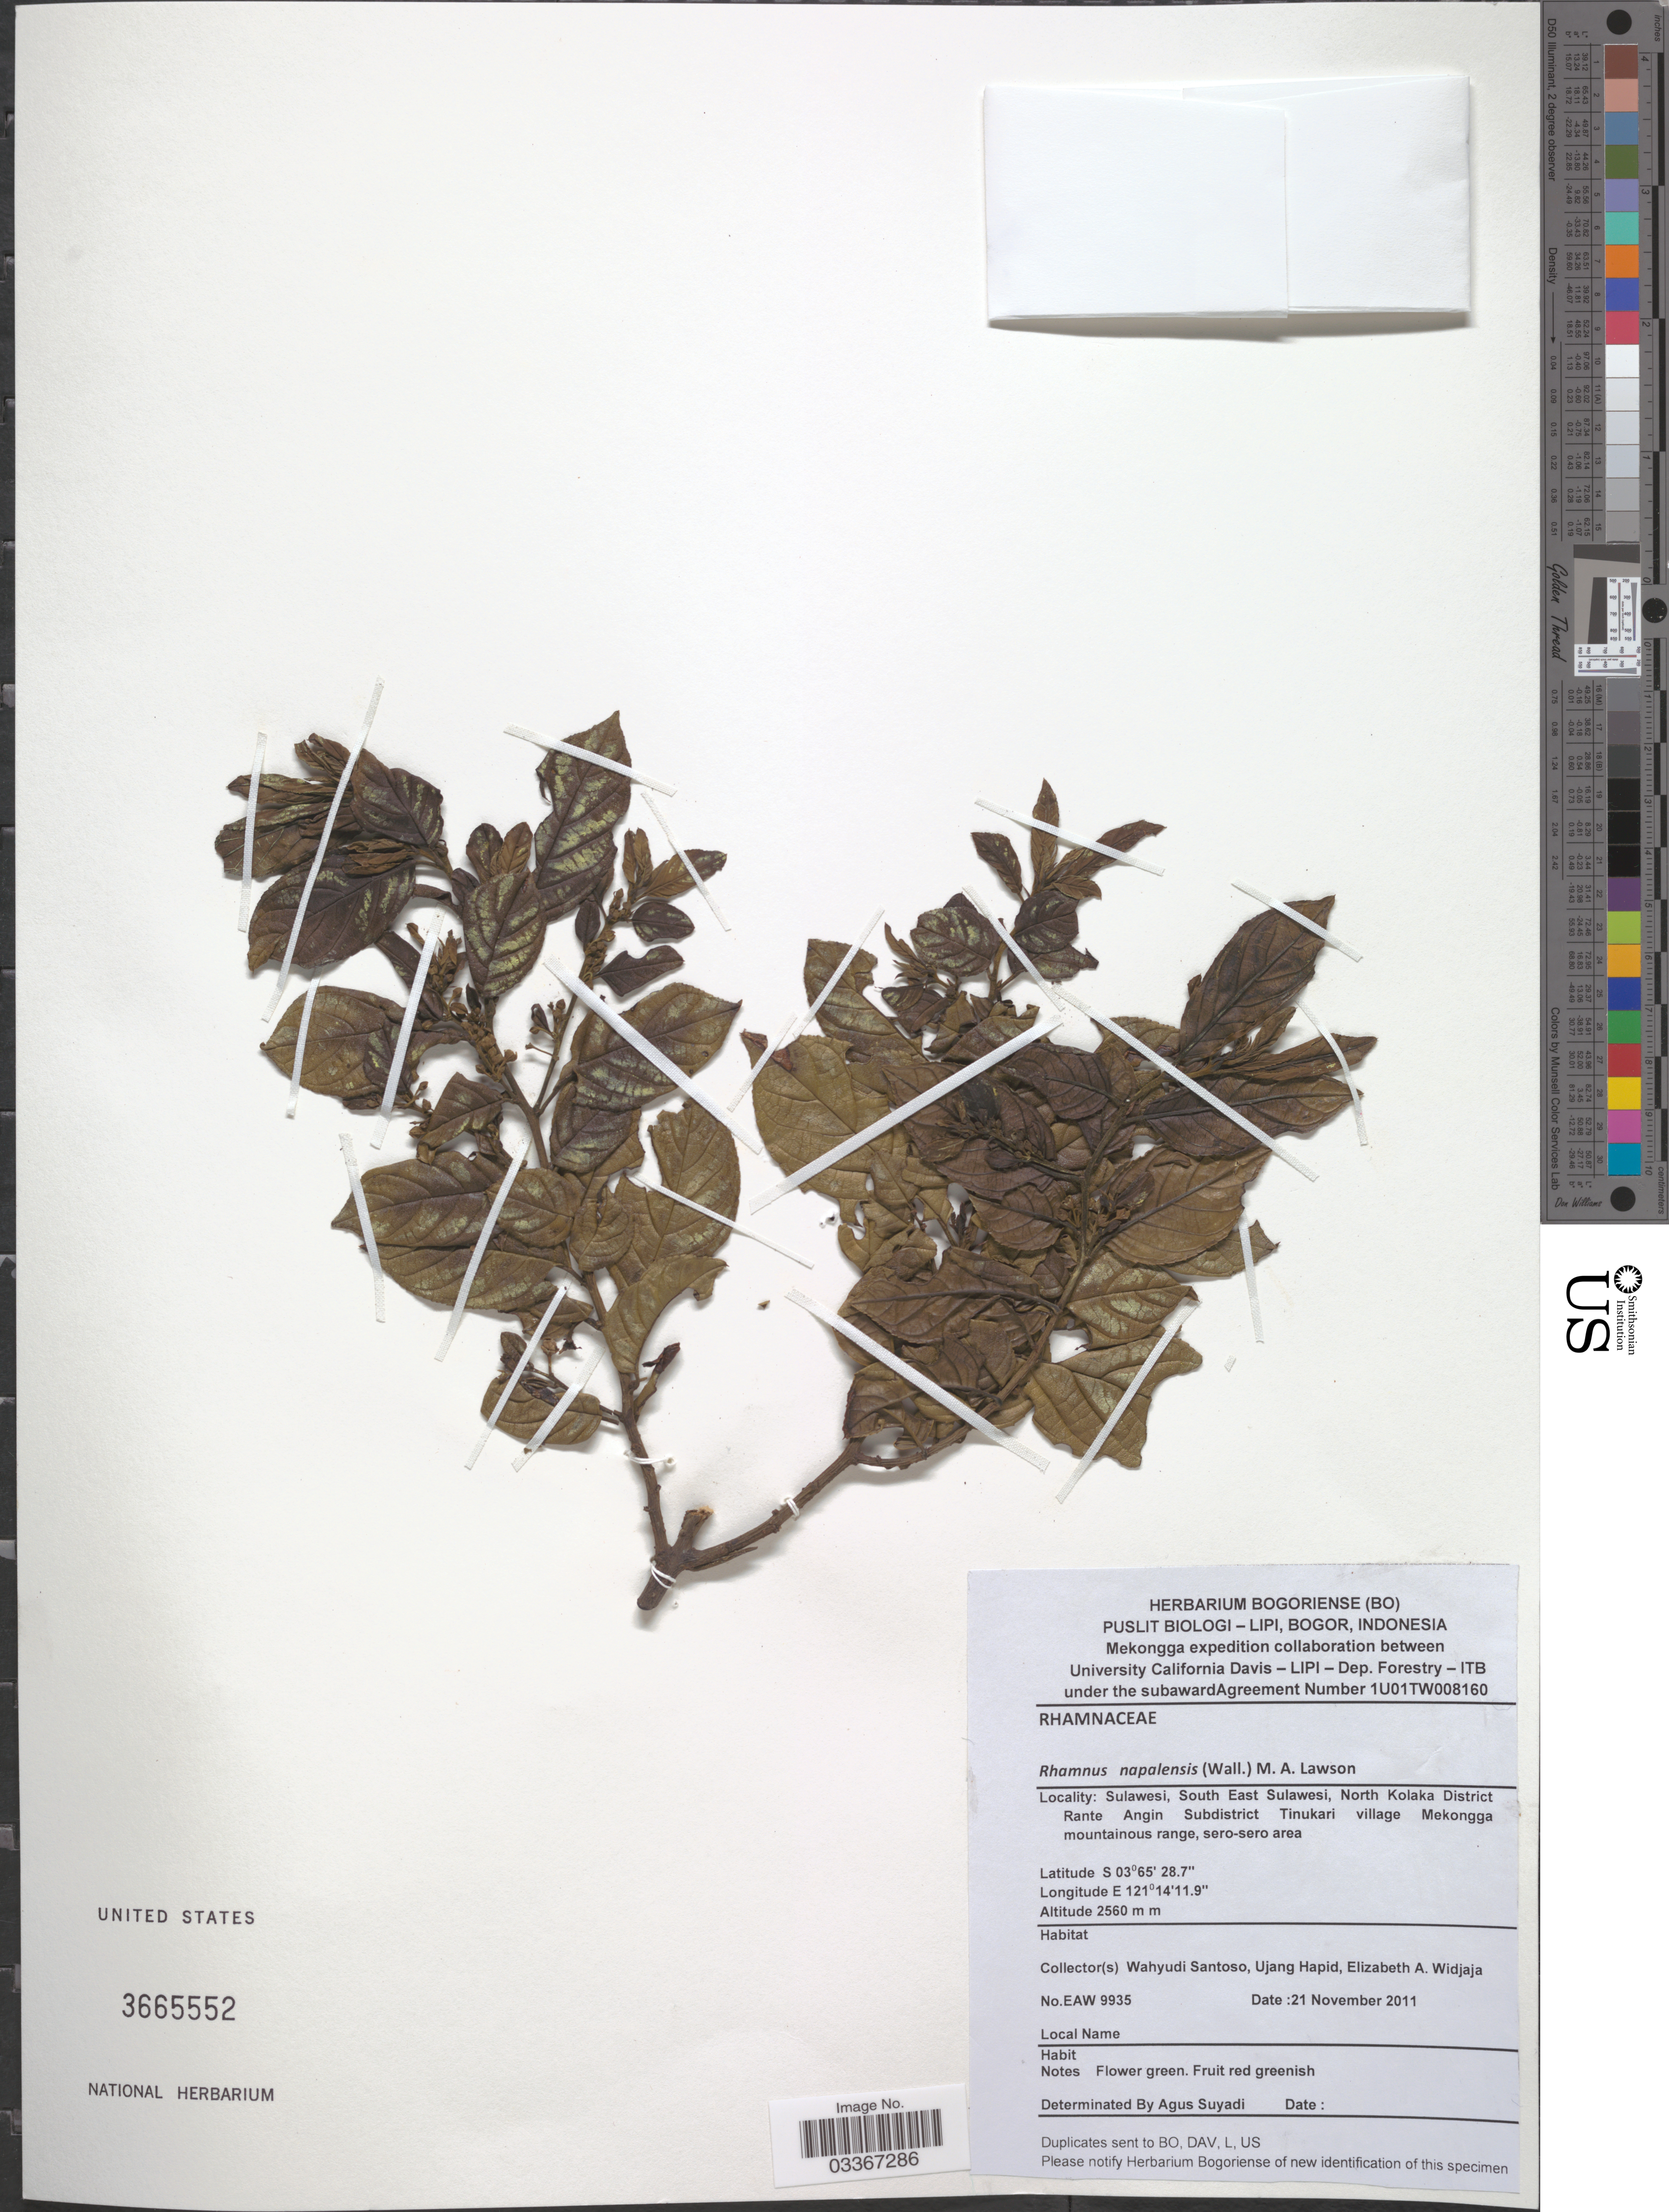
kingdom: Plantae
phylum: Tracheophyta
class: Magnoliopsida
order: Rosales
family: Rhamnaceae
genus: Rhamnus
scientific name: Rhamnus nepalensis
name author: (Wall.) M.A. Lawson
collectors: W. Santoso, U. Hapid & E. A. Widjaja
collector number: EAW 9935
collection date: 2011-11-21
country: Indonesia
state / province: Sulawesi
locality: Sulawesi, South East Sulawesi, North Kolaka District Rante Angin Subdistrict Tinukari village Mekongga mountainous range, sero-sero area.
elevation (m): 2560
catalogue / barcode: US 3665552